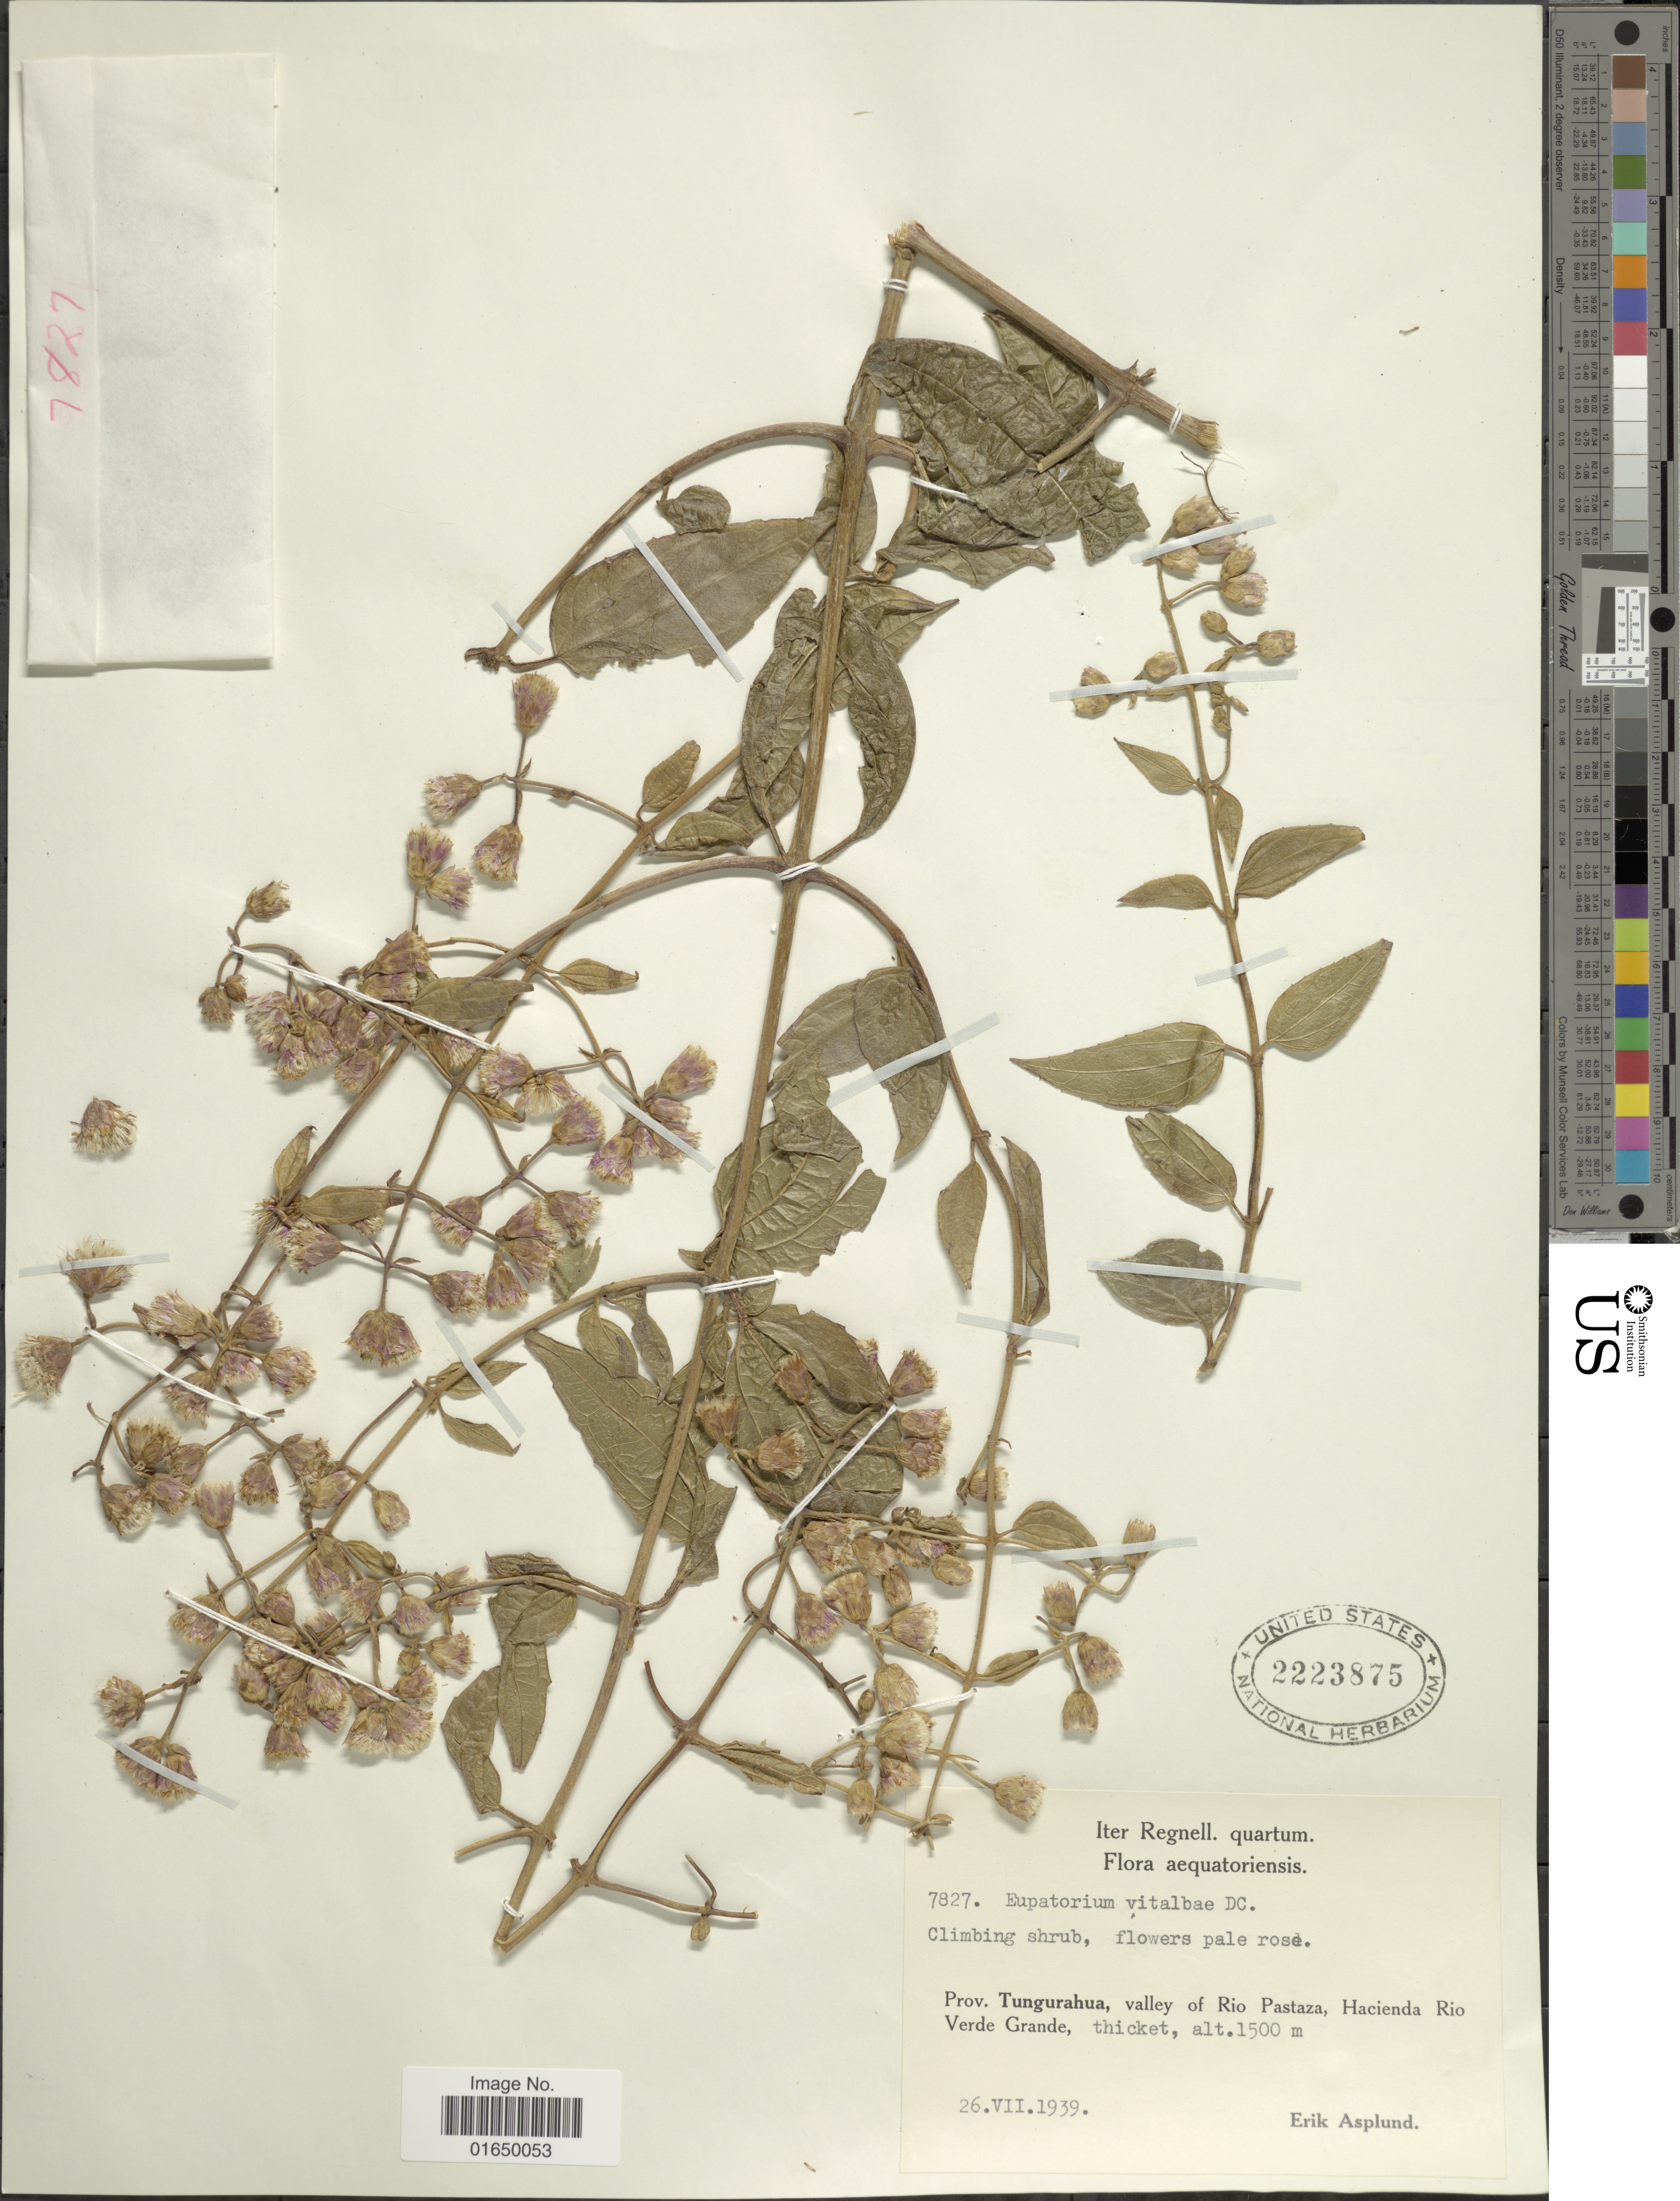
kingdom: Plantae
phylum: Tracheophyta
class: Magnoliopsida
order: Asterales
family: Asteraceae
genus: Heterocondylus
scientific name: Heterocondylus vitalbae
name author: (DC.) R.M. King & H. Rob.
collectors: E. Asplund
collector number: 7827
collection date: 1939-07-26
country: Ecuador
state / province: Tungurahua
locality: Valley of Rio Pastaza, Hacienda Rio Verde Grande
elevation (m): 1500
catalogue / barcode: US 2223875